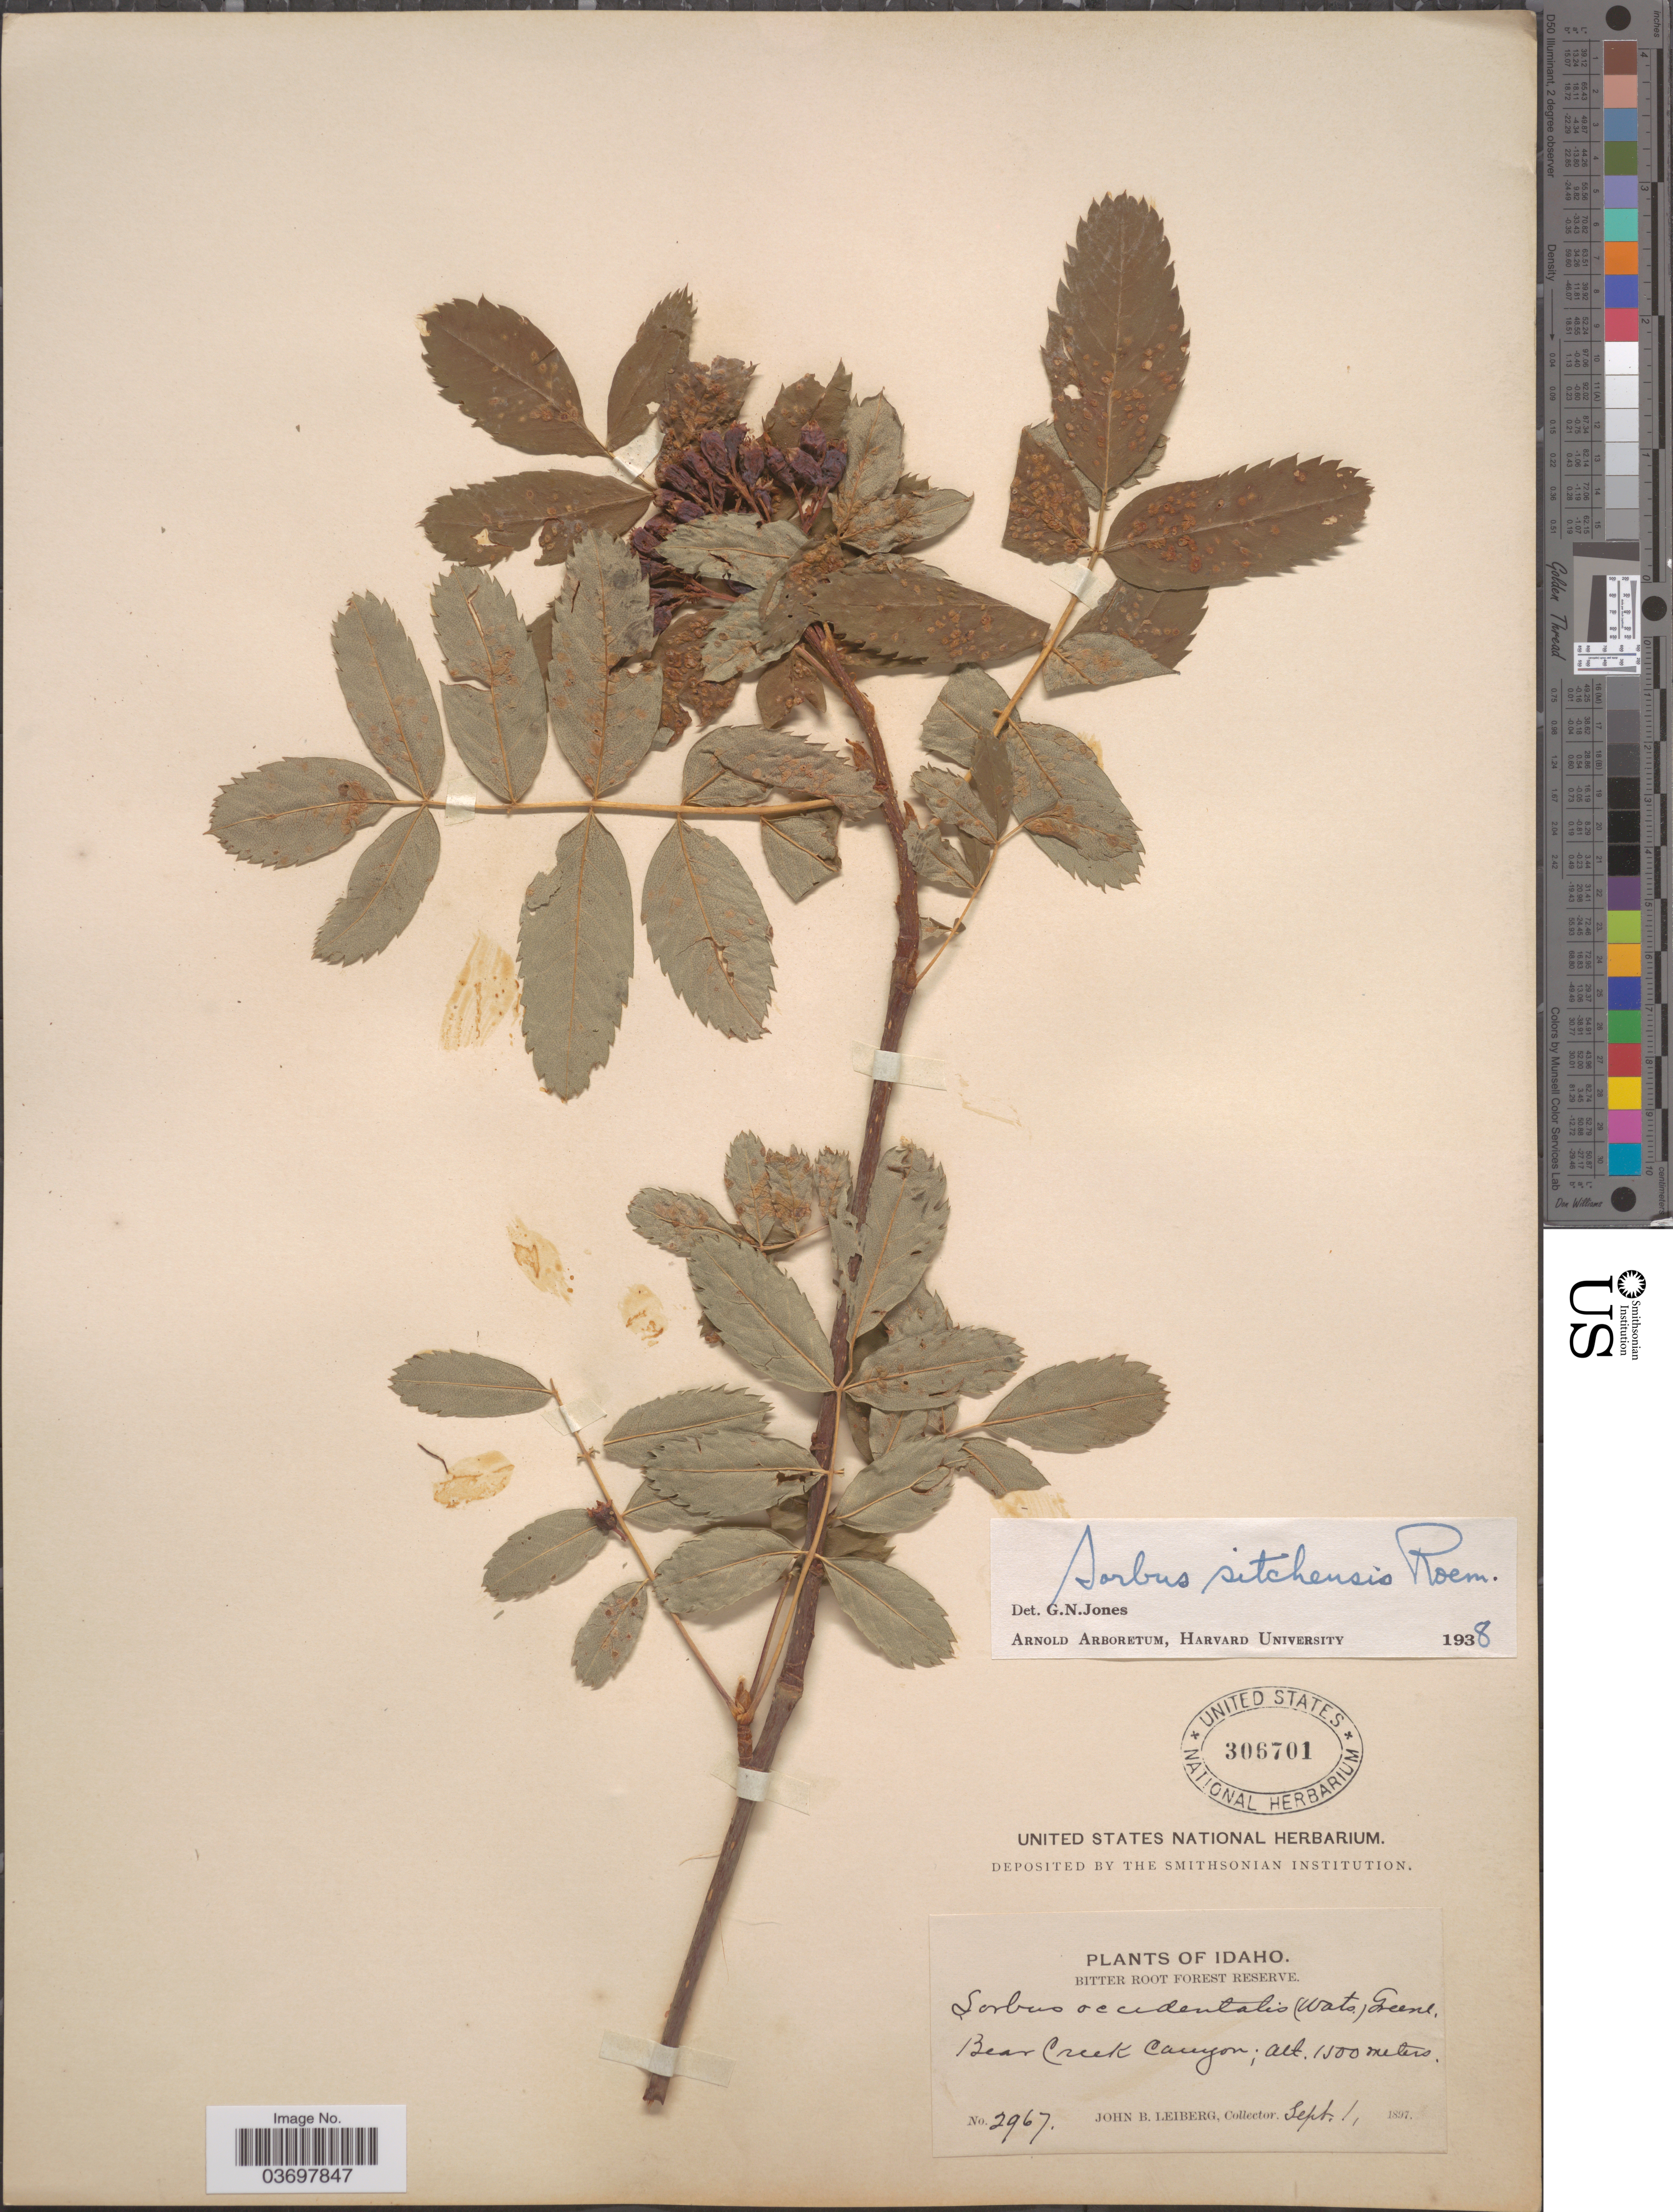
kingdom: Plantae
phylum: Tracheophyta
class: Magnoliopsida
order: Rosales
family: Rosaceae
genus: Sorbus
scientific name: Sorbus sitchensis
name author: M. Roem.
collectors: J. B. Leiberg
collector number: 2967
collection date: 1897-09-01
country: United States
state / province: Idaho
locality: Bitter Root Forest Reserve. Bear Creek Canyon.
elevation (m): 1500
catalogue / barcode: US 306701